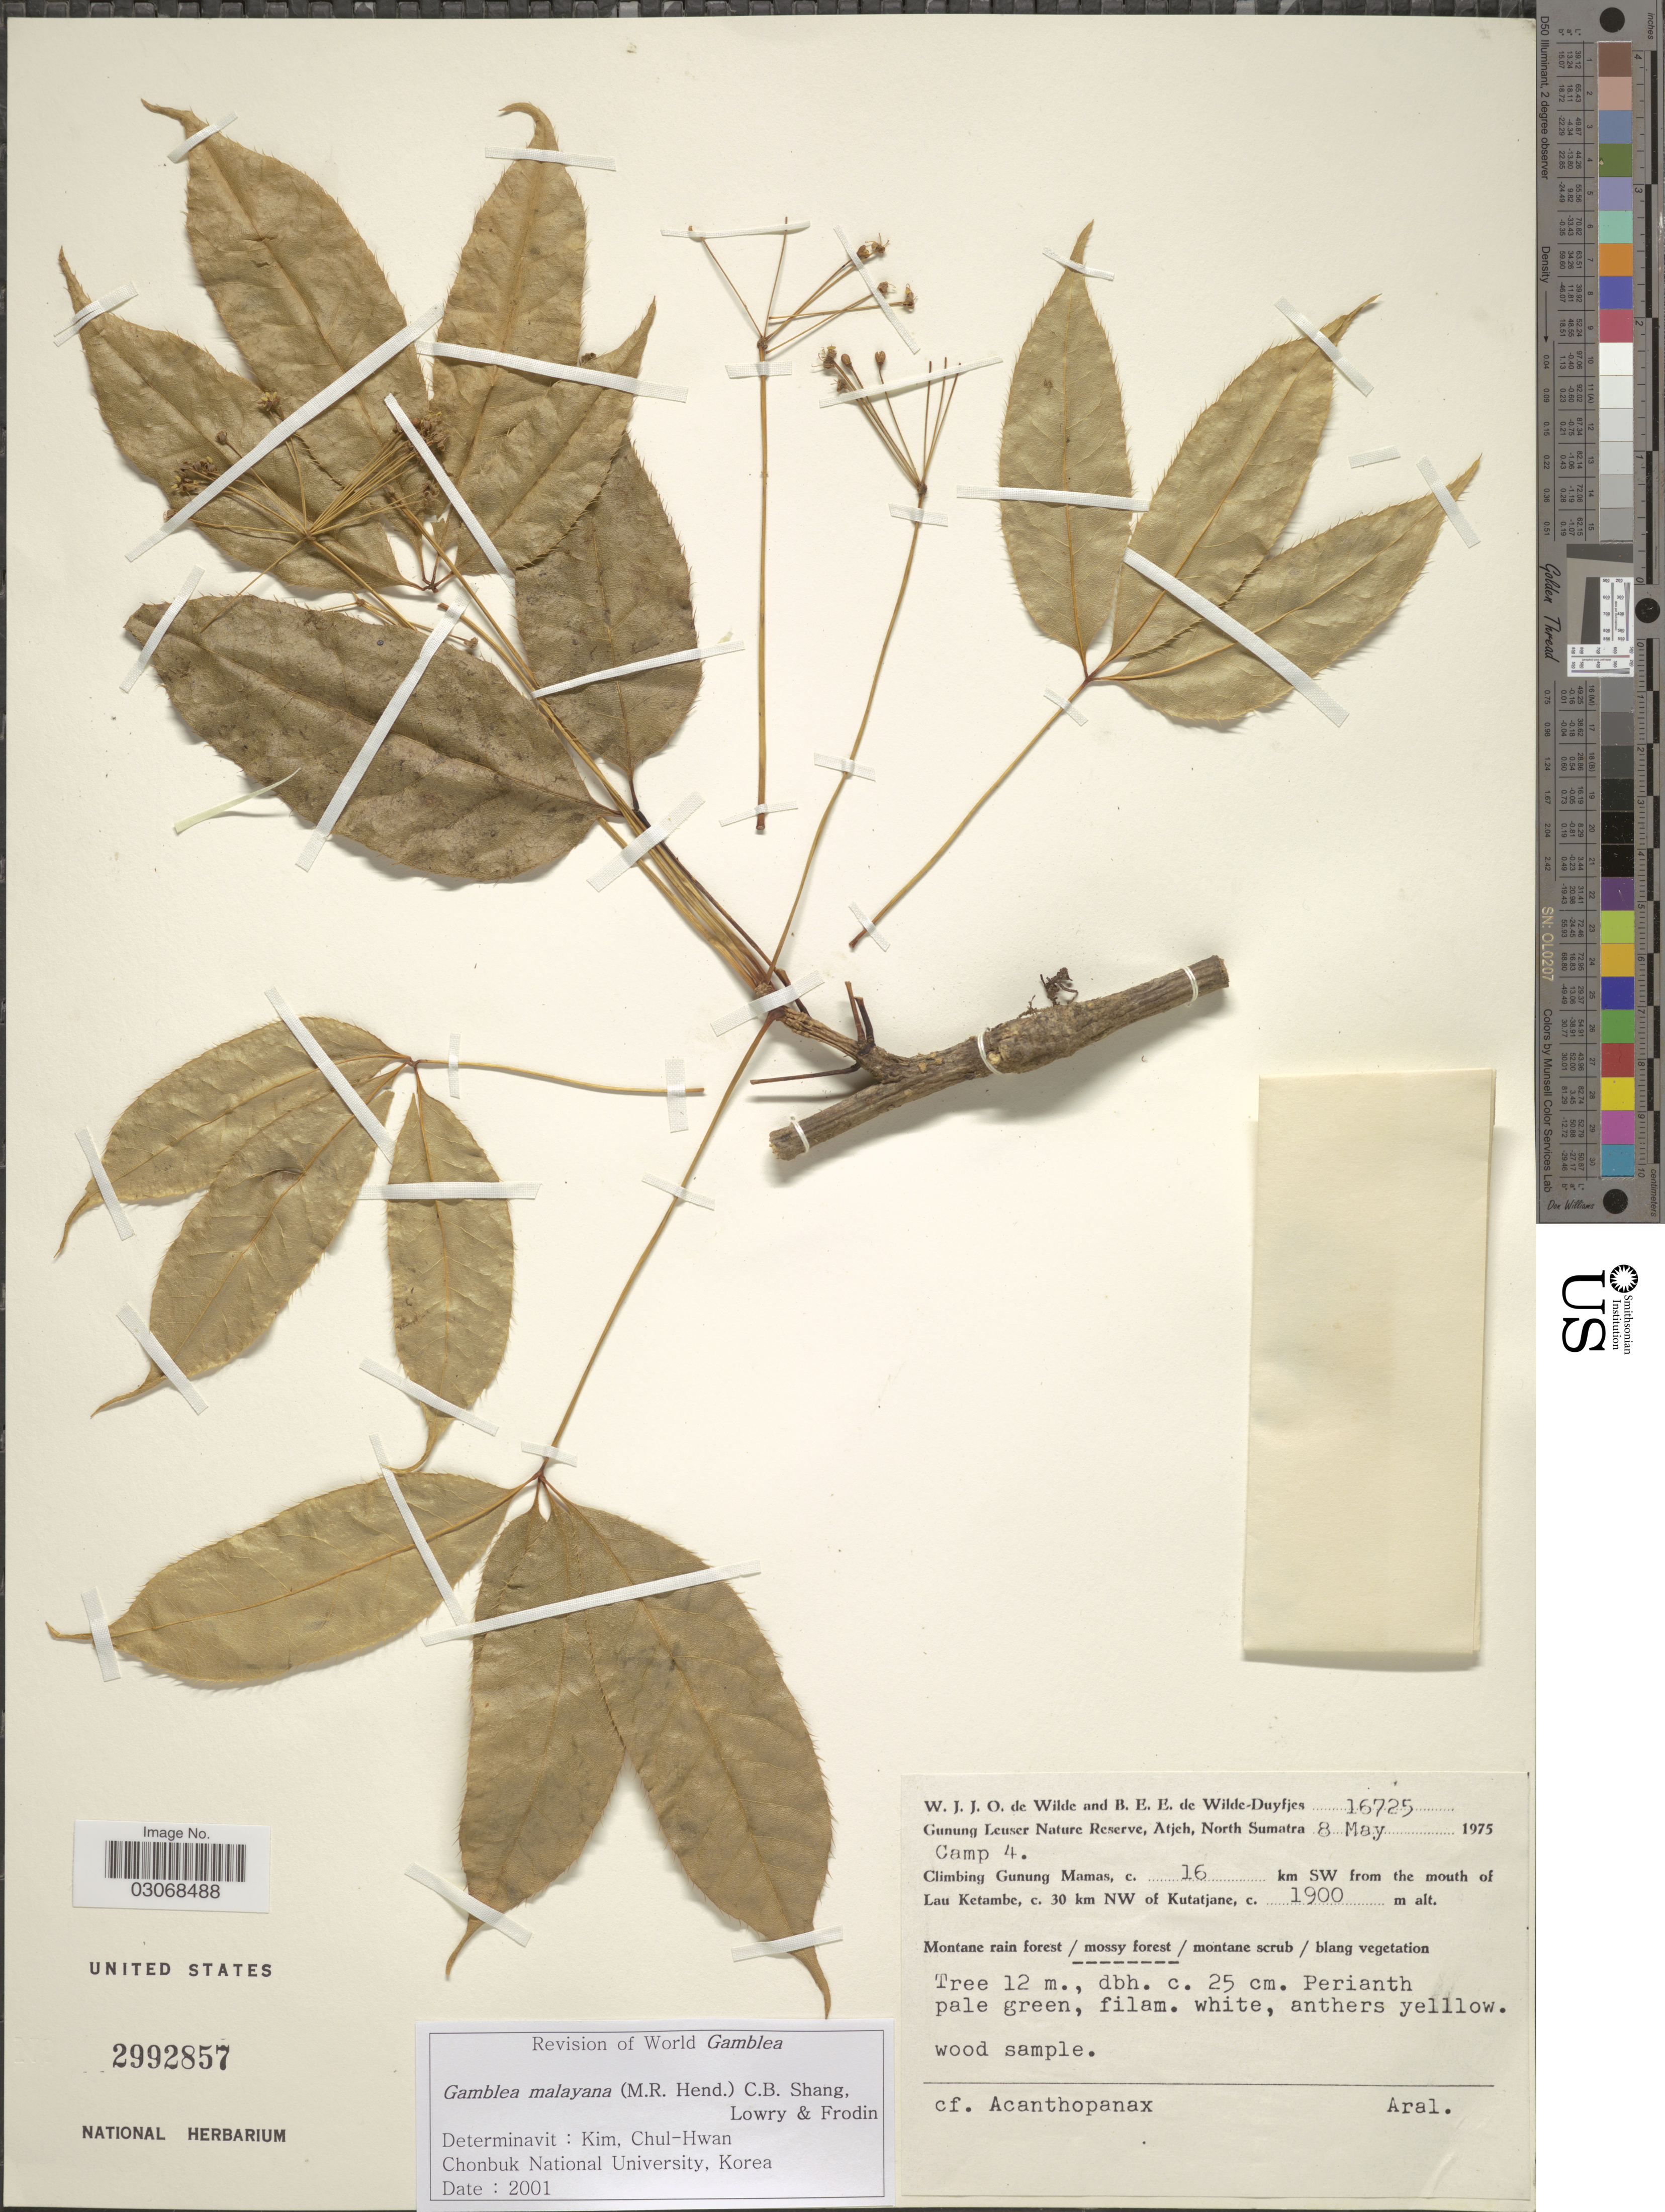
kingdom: Plantae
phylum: Tracheophyta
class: Magnoliopsida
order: Apiales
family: Araliaceae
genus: Gamblea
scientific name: Gamblea malayana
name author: (M.R. Hend.) C.B. Shang et al.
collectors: W. J. de Wilde & B. E. de Wilde-Duyfjes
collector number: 16725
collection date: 1975-05-08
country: Indonesia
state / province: Sumatra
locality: Gunung Leuser Nature Reserve, Atjeh, North Sumatra, Camp 4, Climbing Gunung Mamas, c. 16 km SW from the mouth of Lau Ketambe, c. 30 km NW of Kutatjane.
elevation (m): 1900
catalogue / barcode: US 2992857